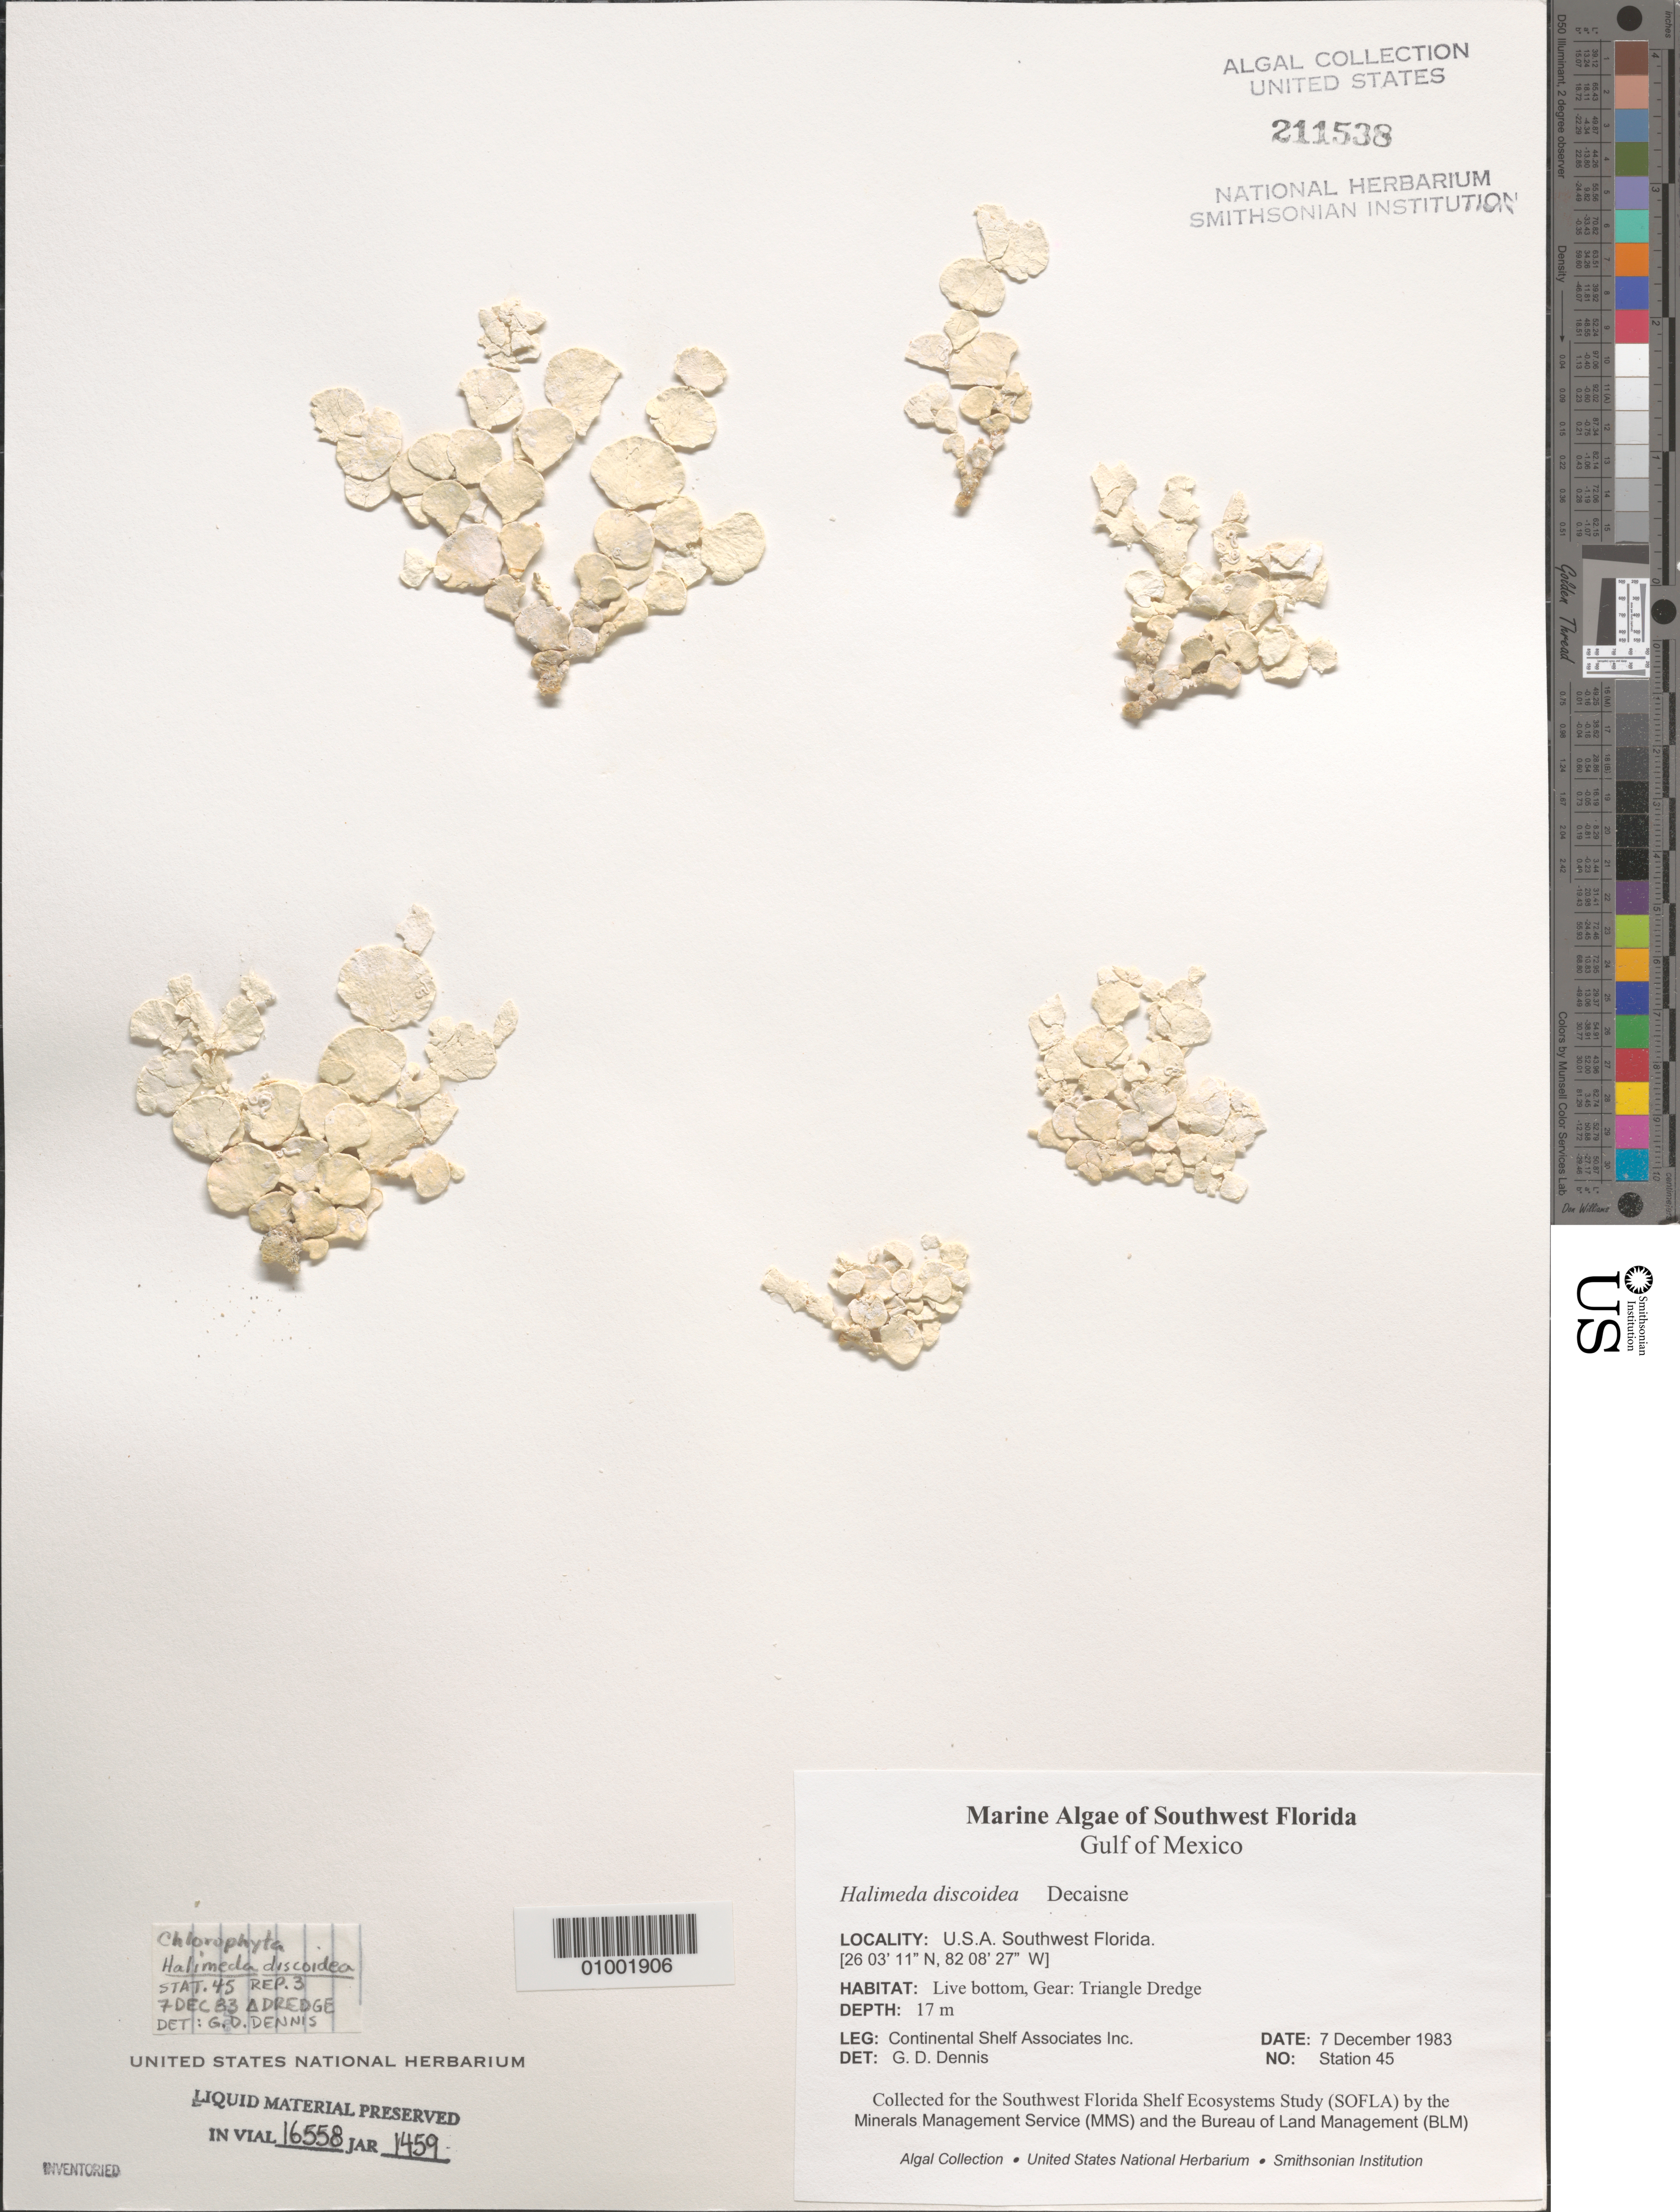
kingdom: Plantae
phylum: Chlorophyta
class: Ulvophyceae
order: Bryopsidales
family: Halimedaceae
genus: Halimeda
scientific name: Halimeda discoidea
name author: Decne.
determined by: Dennis, G. D.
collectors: Continental Shelf Associates Inc.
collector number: Station 45 Repl 3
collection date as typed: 07 Dec 1983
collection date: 1983-12-07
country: United States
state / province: Florida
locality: Gulf of Mexico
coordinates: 26 03'11"N, 82 08'27"W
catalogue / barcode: US 211538